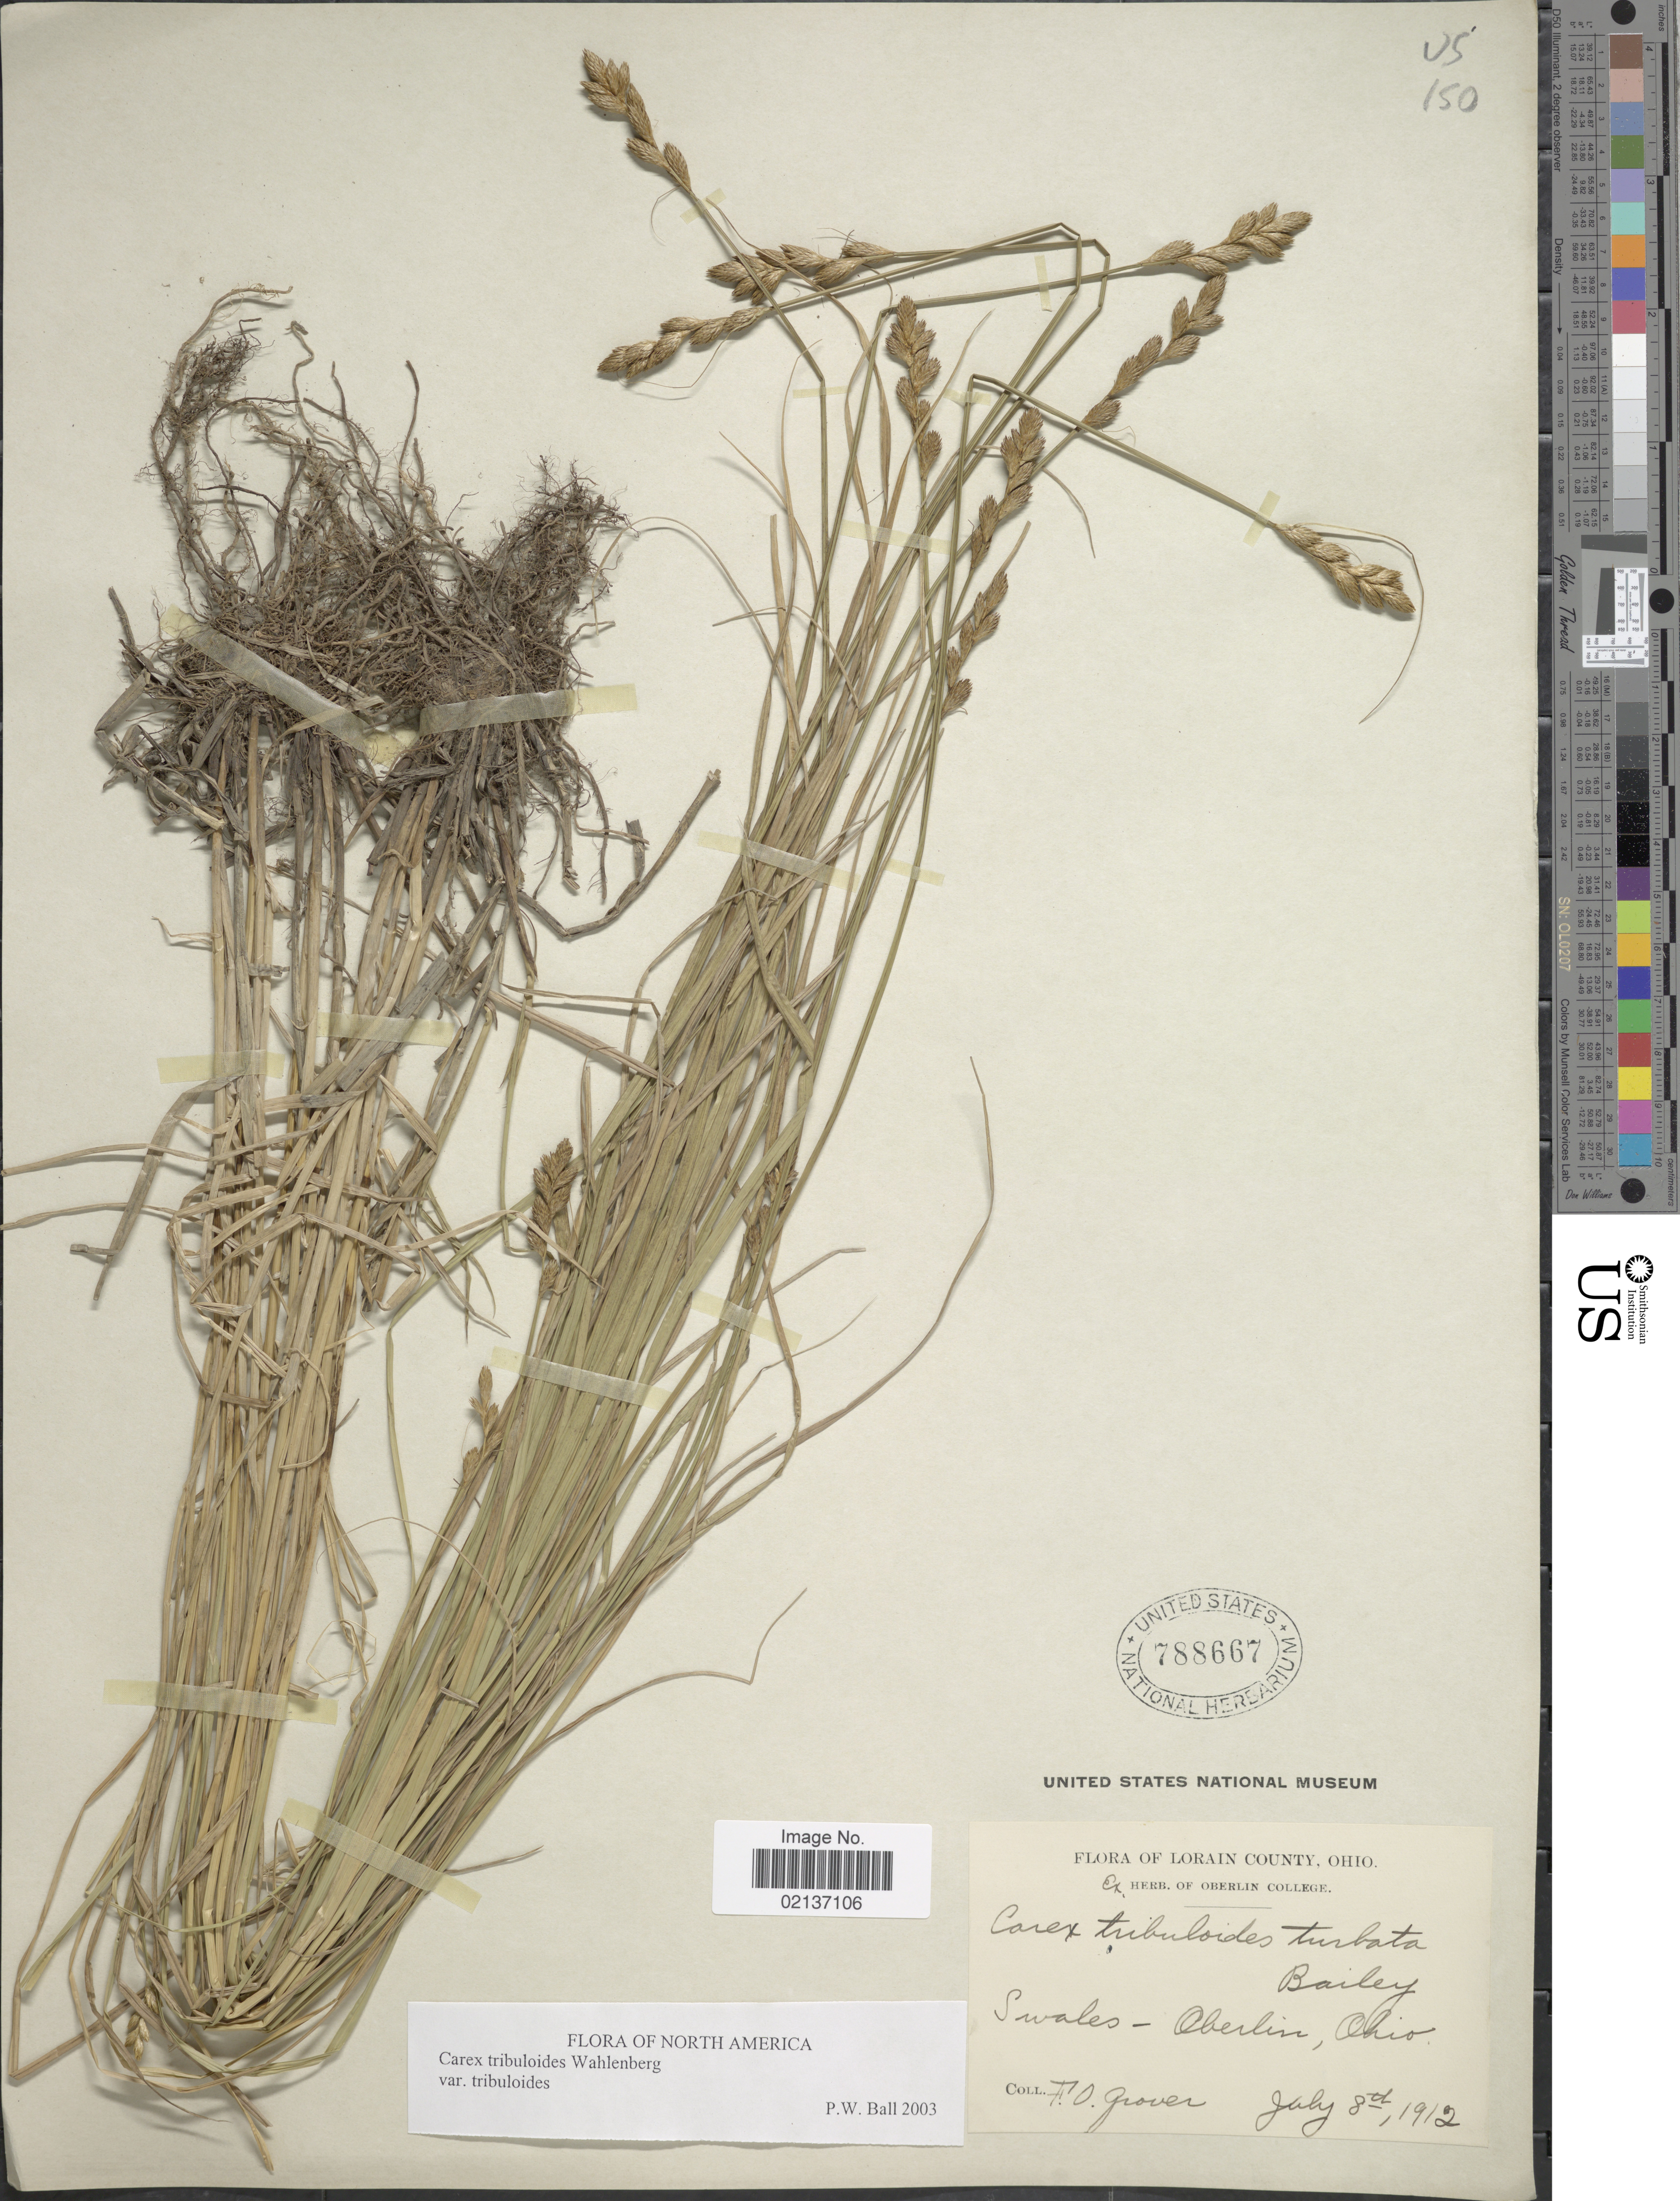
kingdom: Plantae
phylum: Tracheophyta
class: Liliopsida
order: Poales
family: Cyperaceae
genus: Carex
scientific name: Carex tribuloides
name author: Wahlenb.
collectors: F. Grover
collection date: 1912-07-08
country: United States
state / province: Ohio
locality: Lorain County, Swales- Oberlin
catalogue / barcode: US 788667